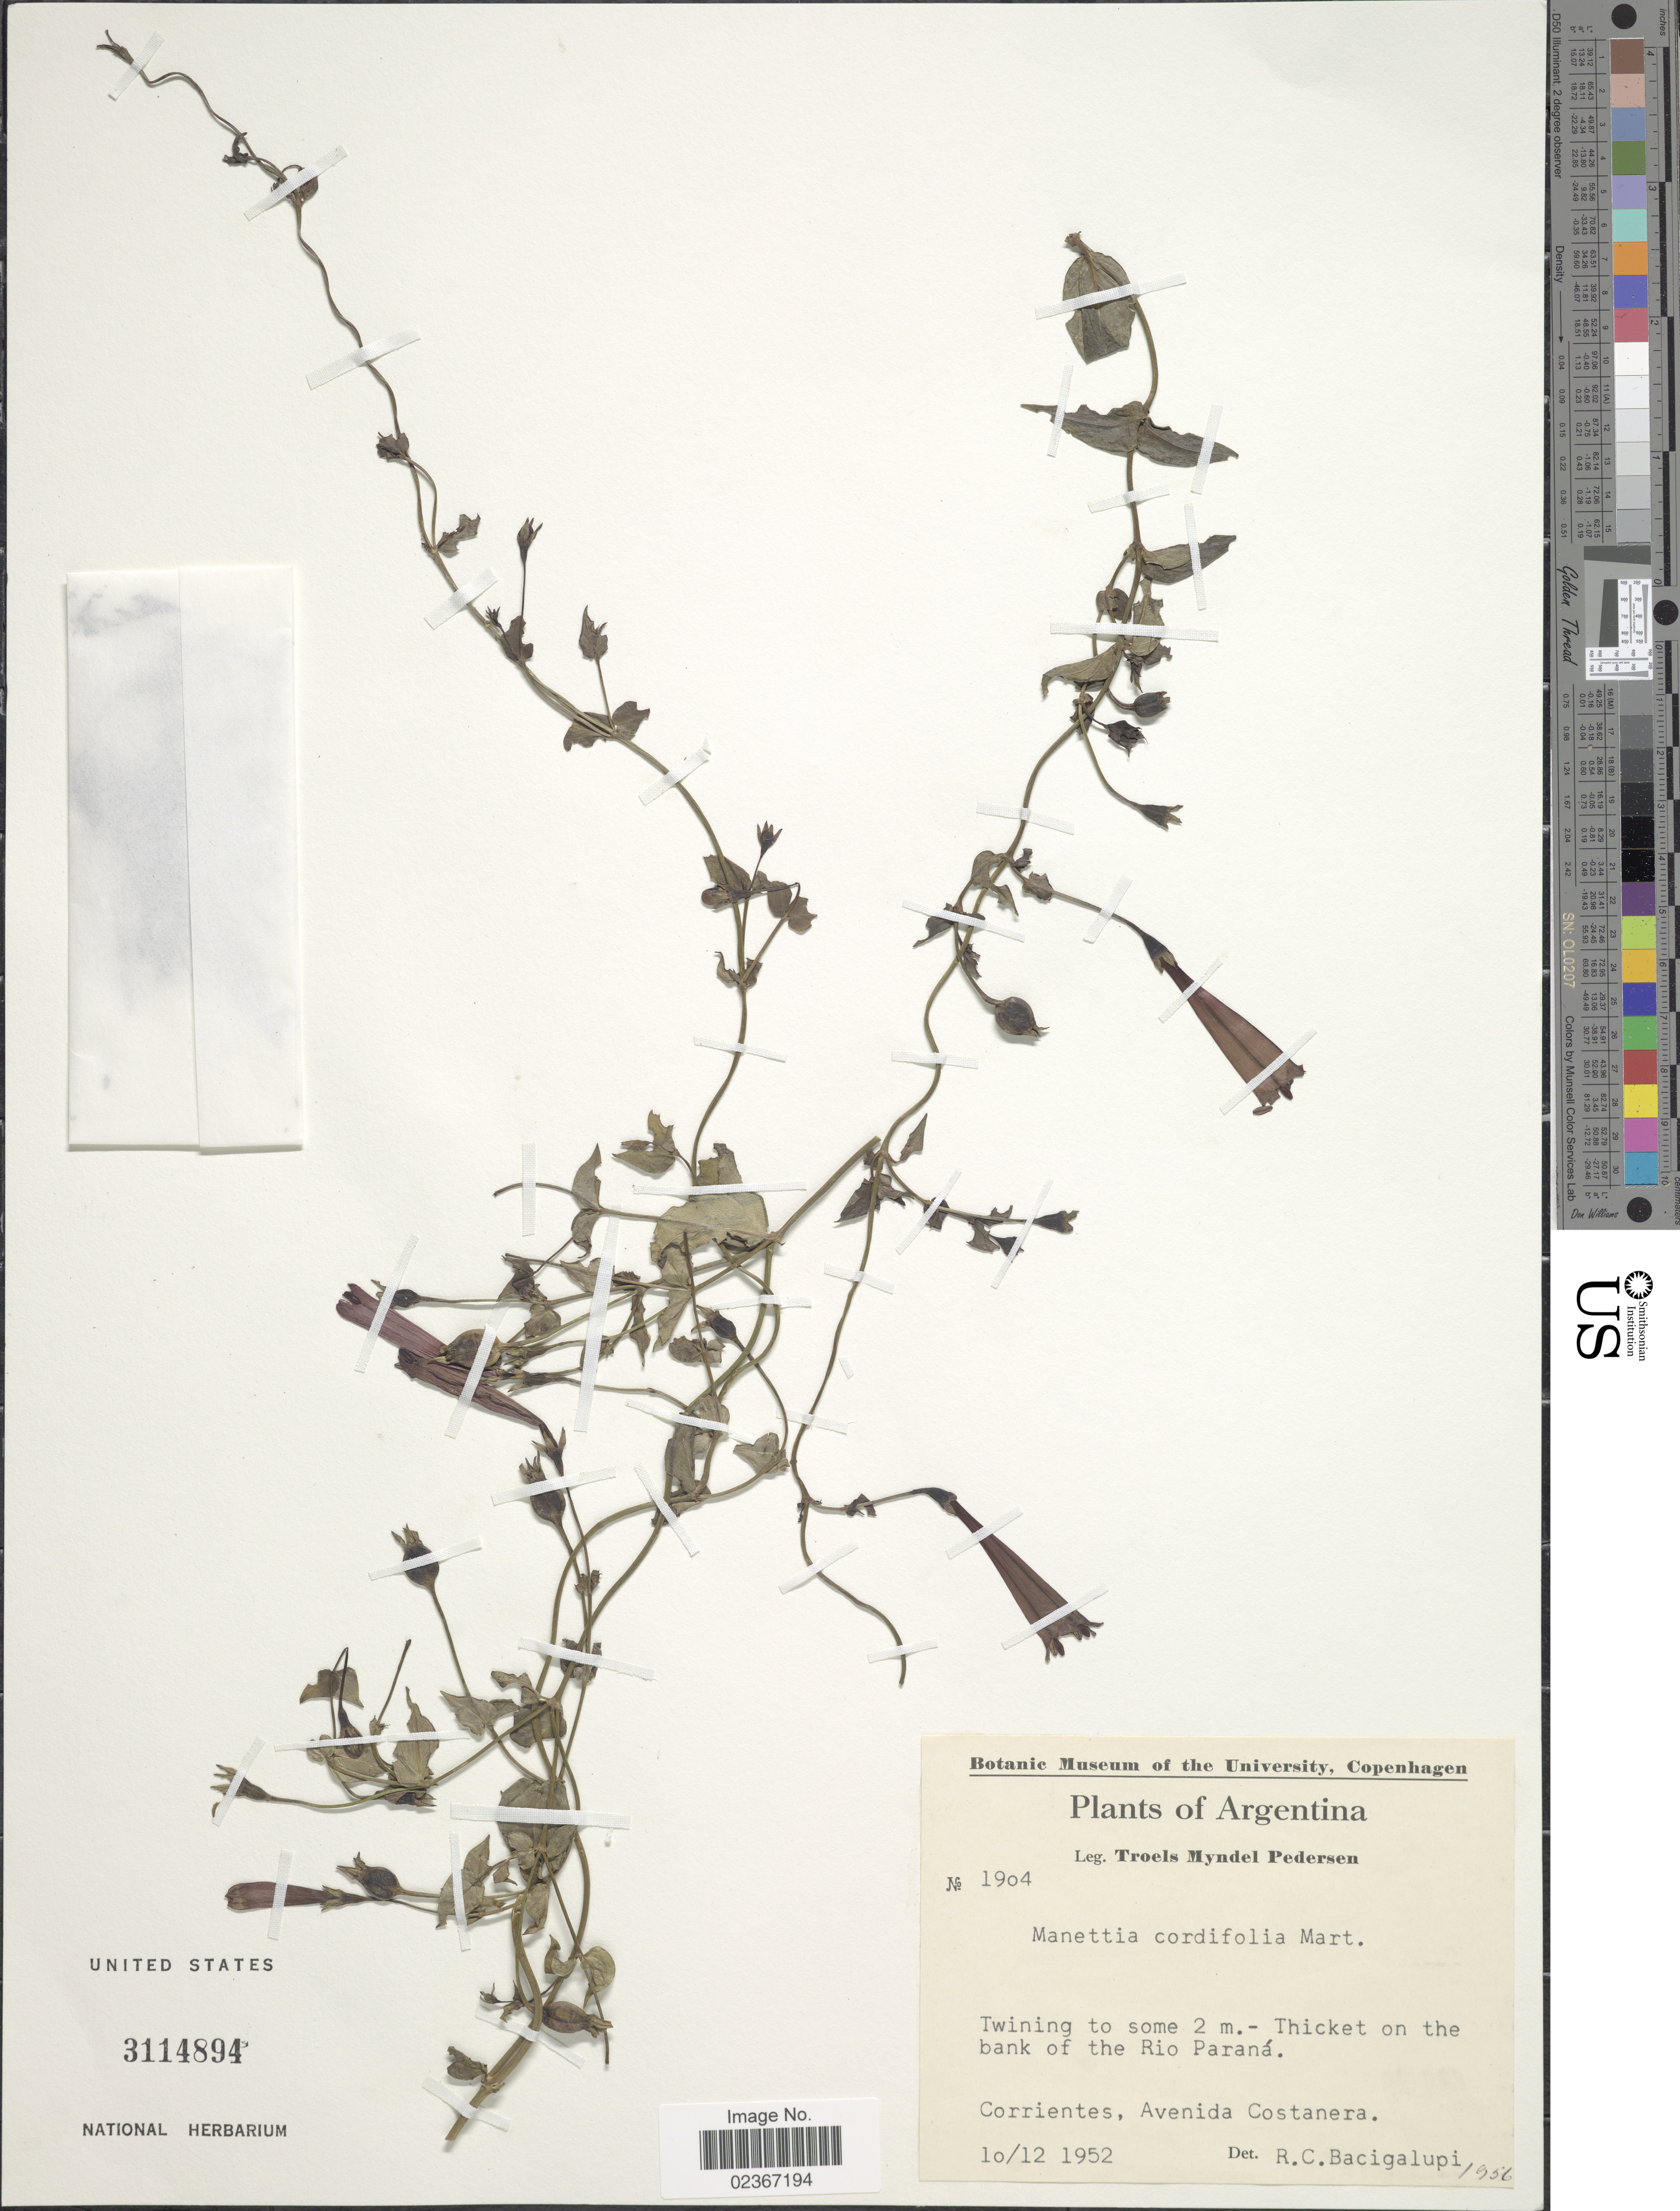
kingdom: Plantae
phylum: Tracheophyta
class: Magnoliopsida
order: Gentianales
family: Rubiaceae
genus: Manettia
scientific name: Manettia cordifolia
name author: Mart.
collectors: T. Pederson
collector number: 1904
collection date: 1952-12-10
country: Argentina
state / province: Corrientes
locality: Thicket on the bank of the Rio Parana. Avenida Costanera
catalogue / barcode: US 3114894